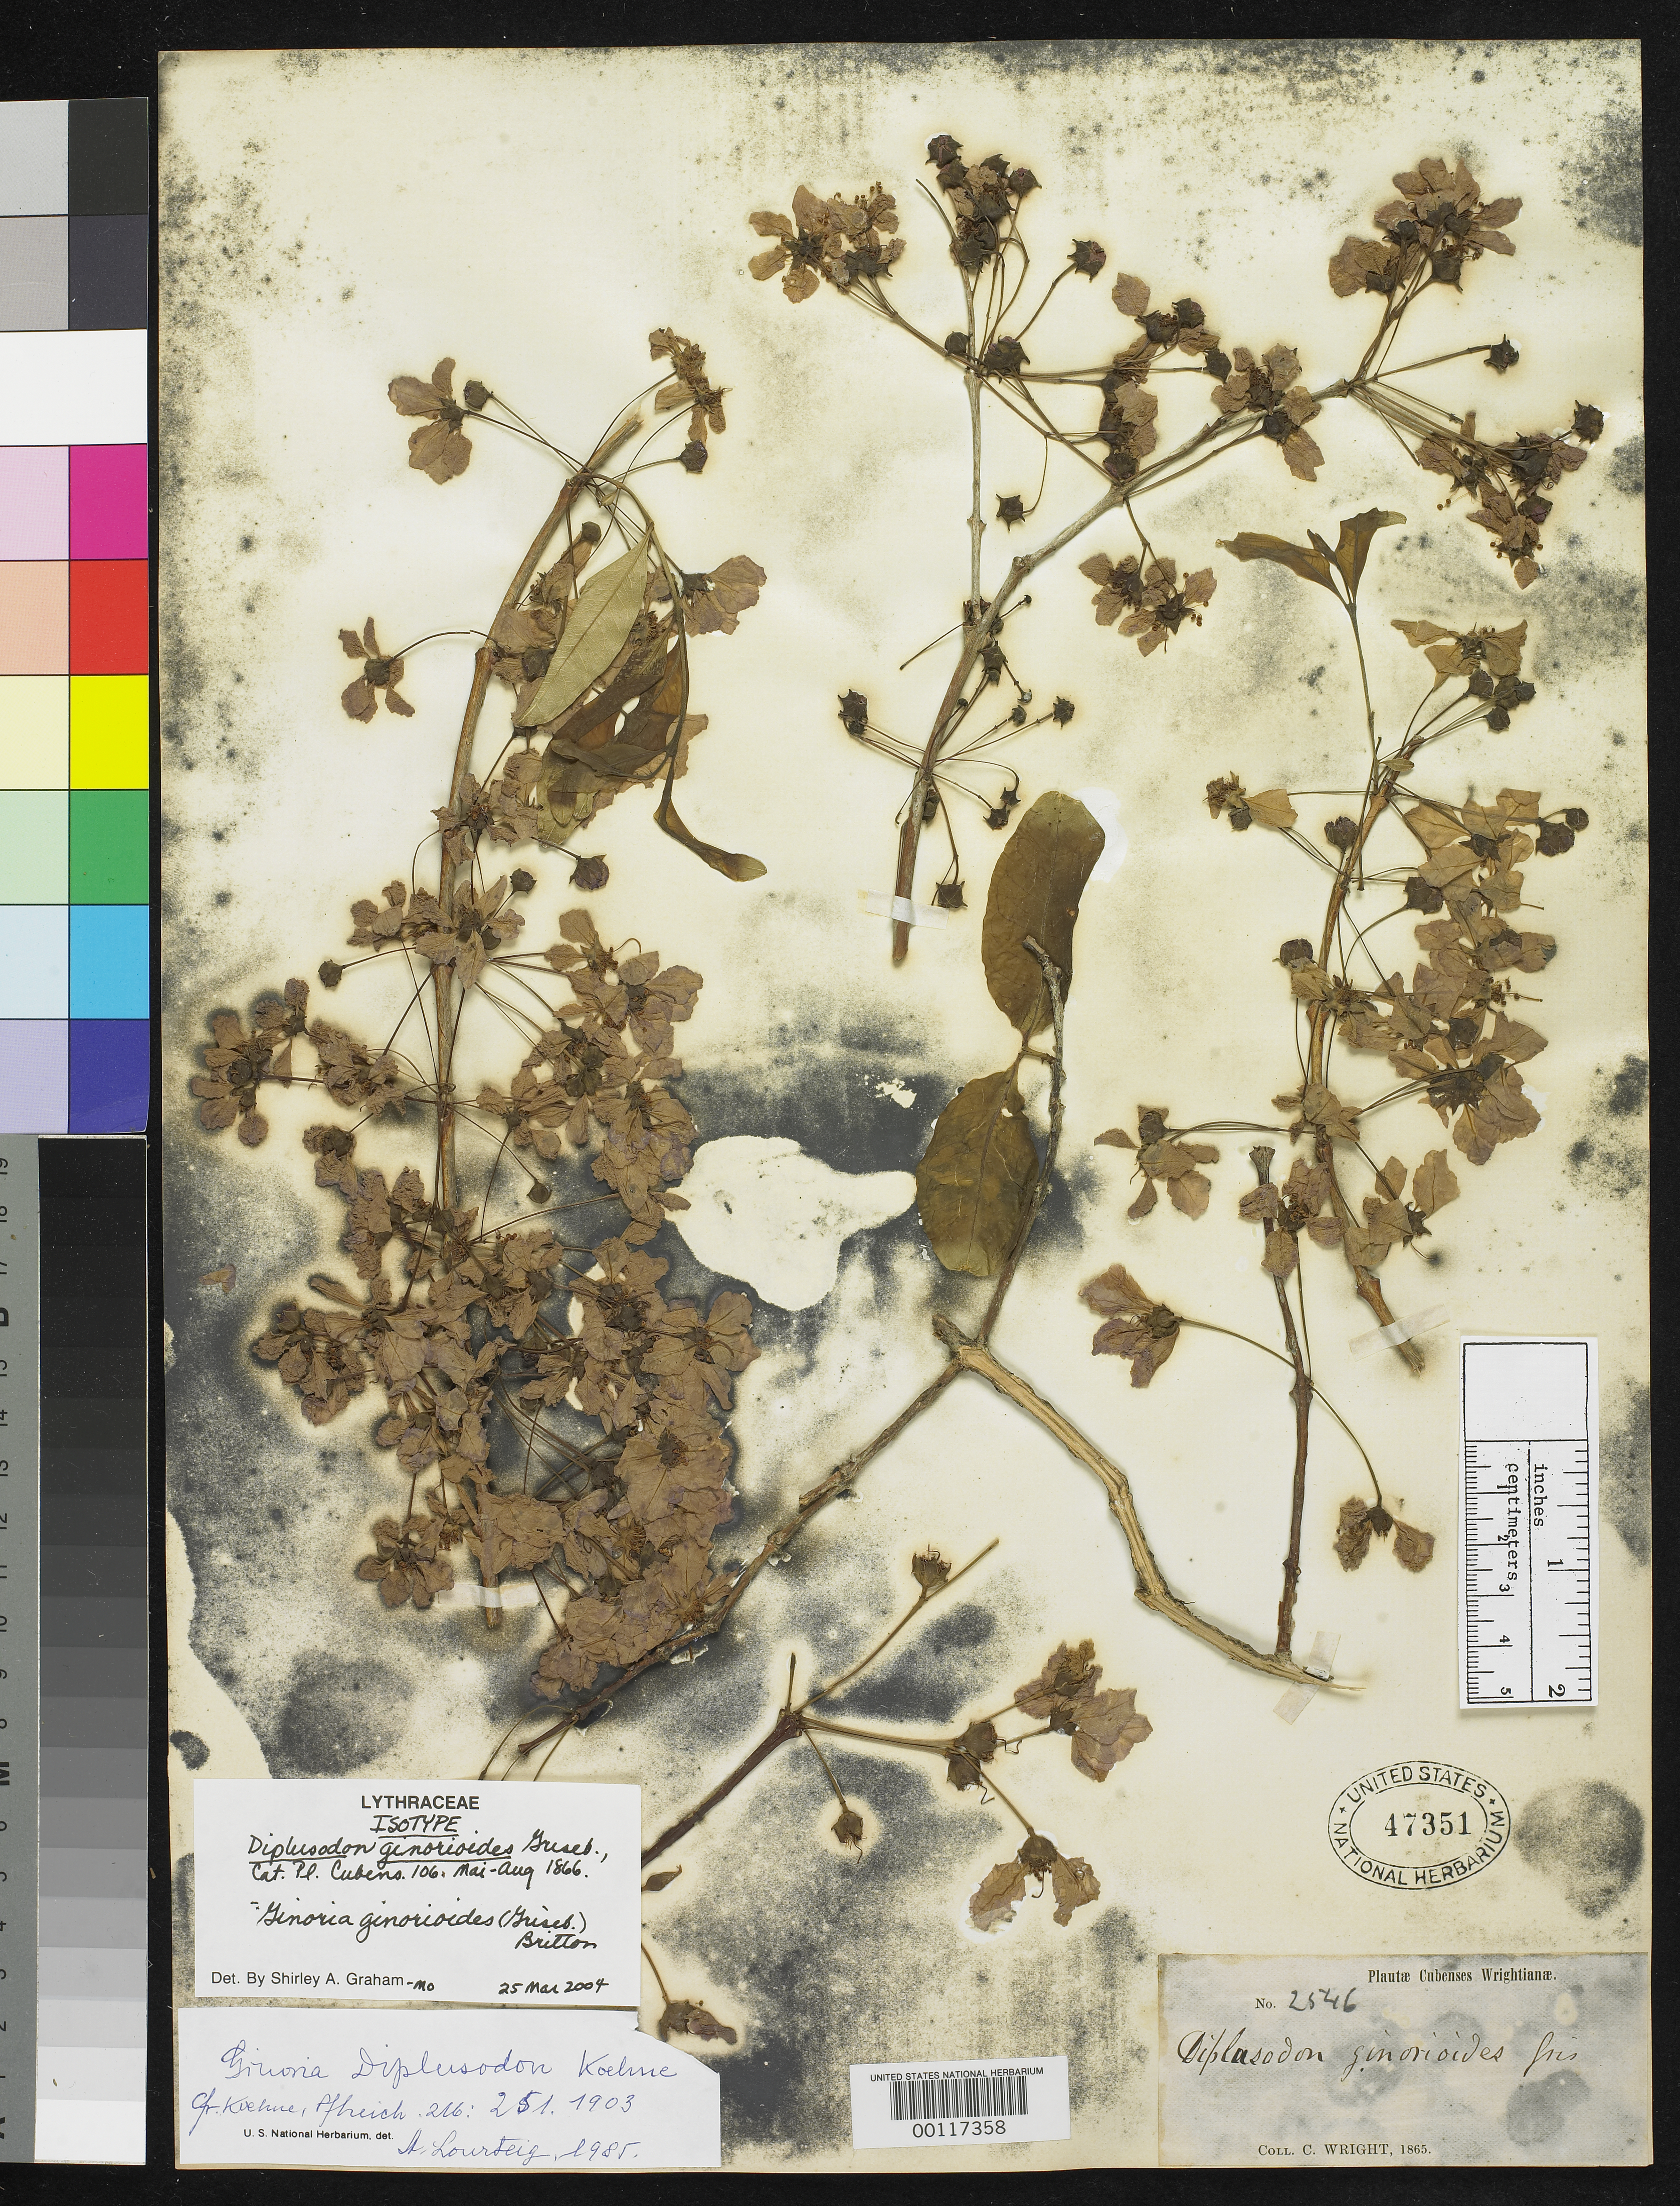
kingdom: Plantae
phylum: Tracheophyta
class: Magnoliopsida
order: Myrtales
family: Lythraceae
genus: Diplusodon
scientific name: Diplusodon ginorioides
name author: Griseb.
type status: Isotype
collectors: C. Wright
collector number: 2546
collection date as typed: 1865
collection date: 1865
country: Cuba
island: Greater Antilles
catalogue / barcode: US 47351